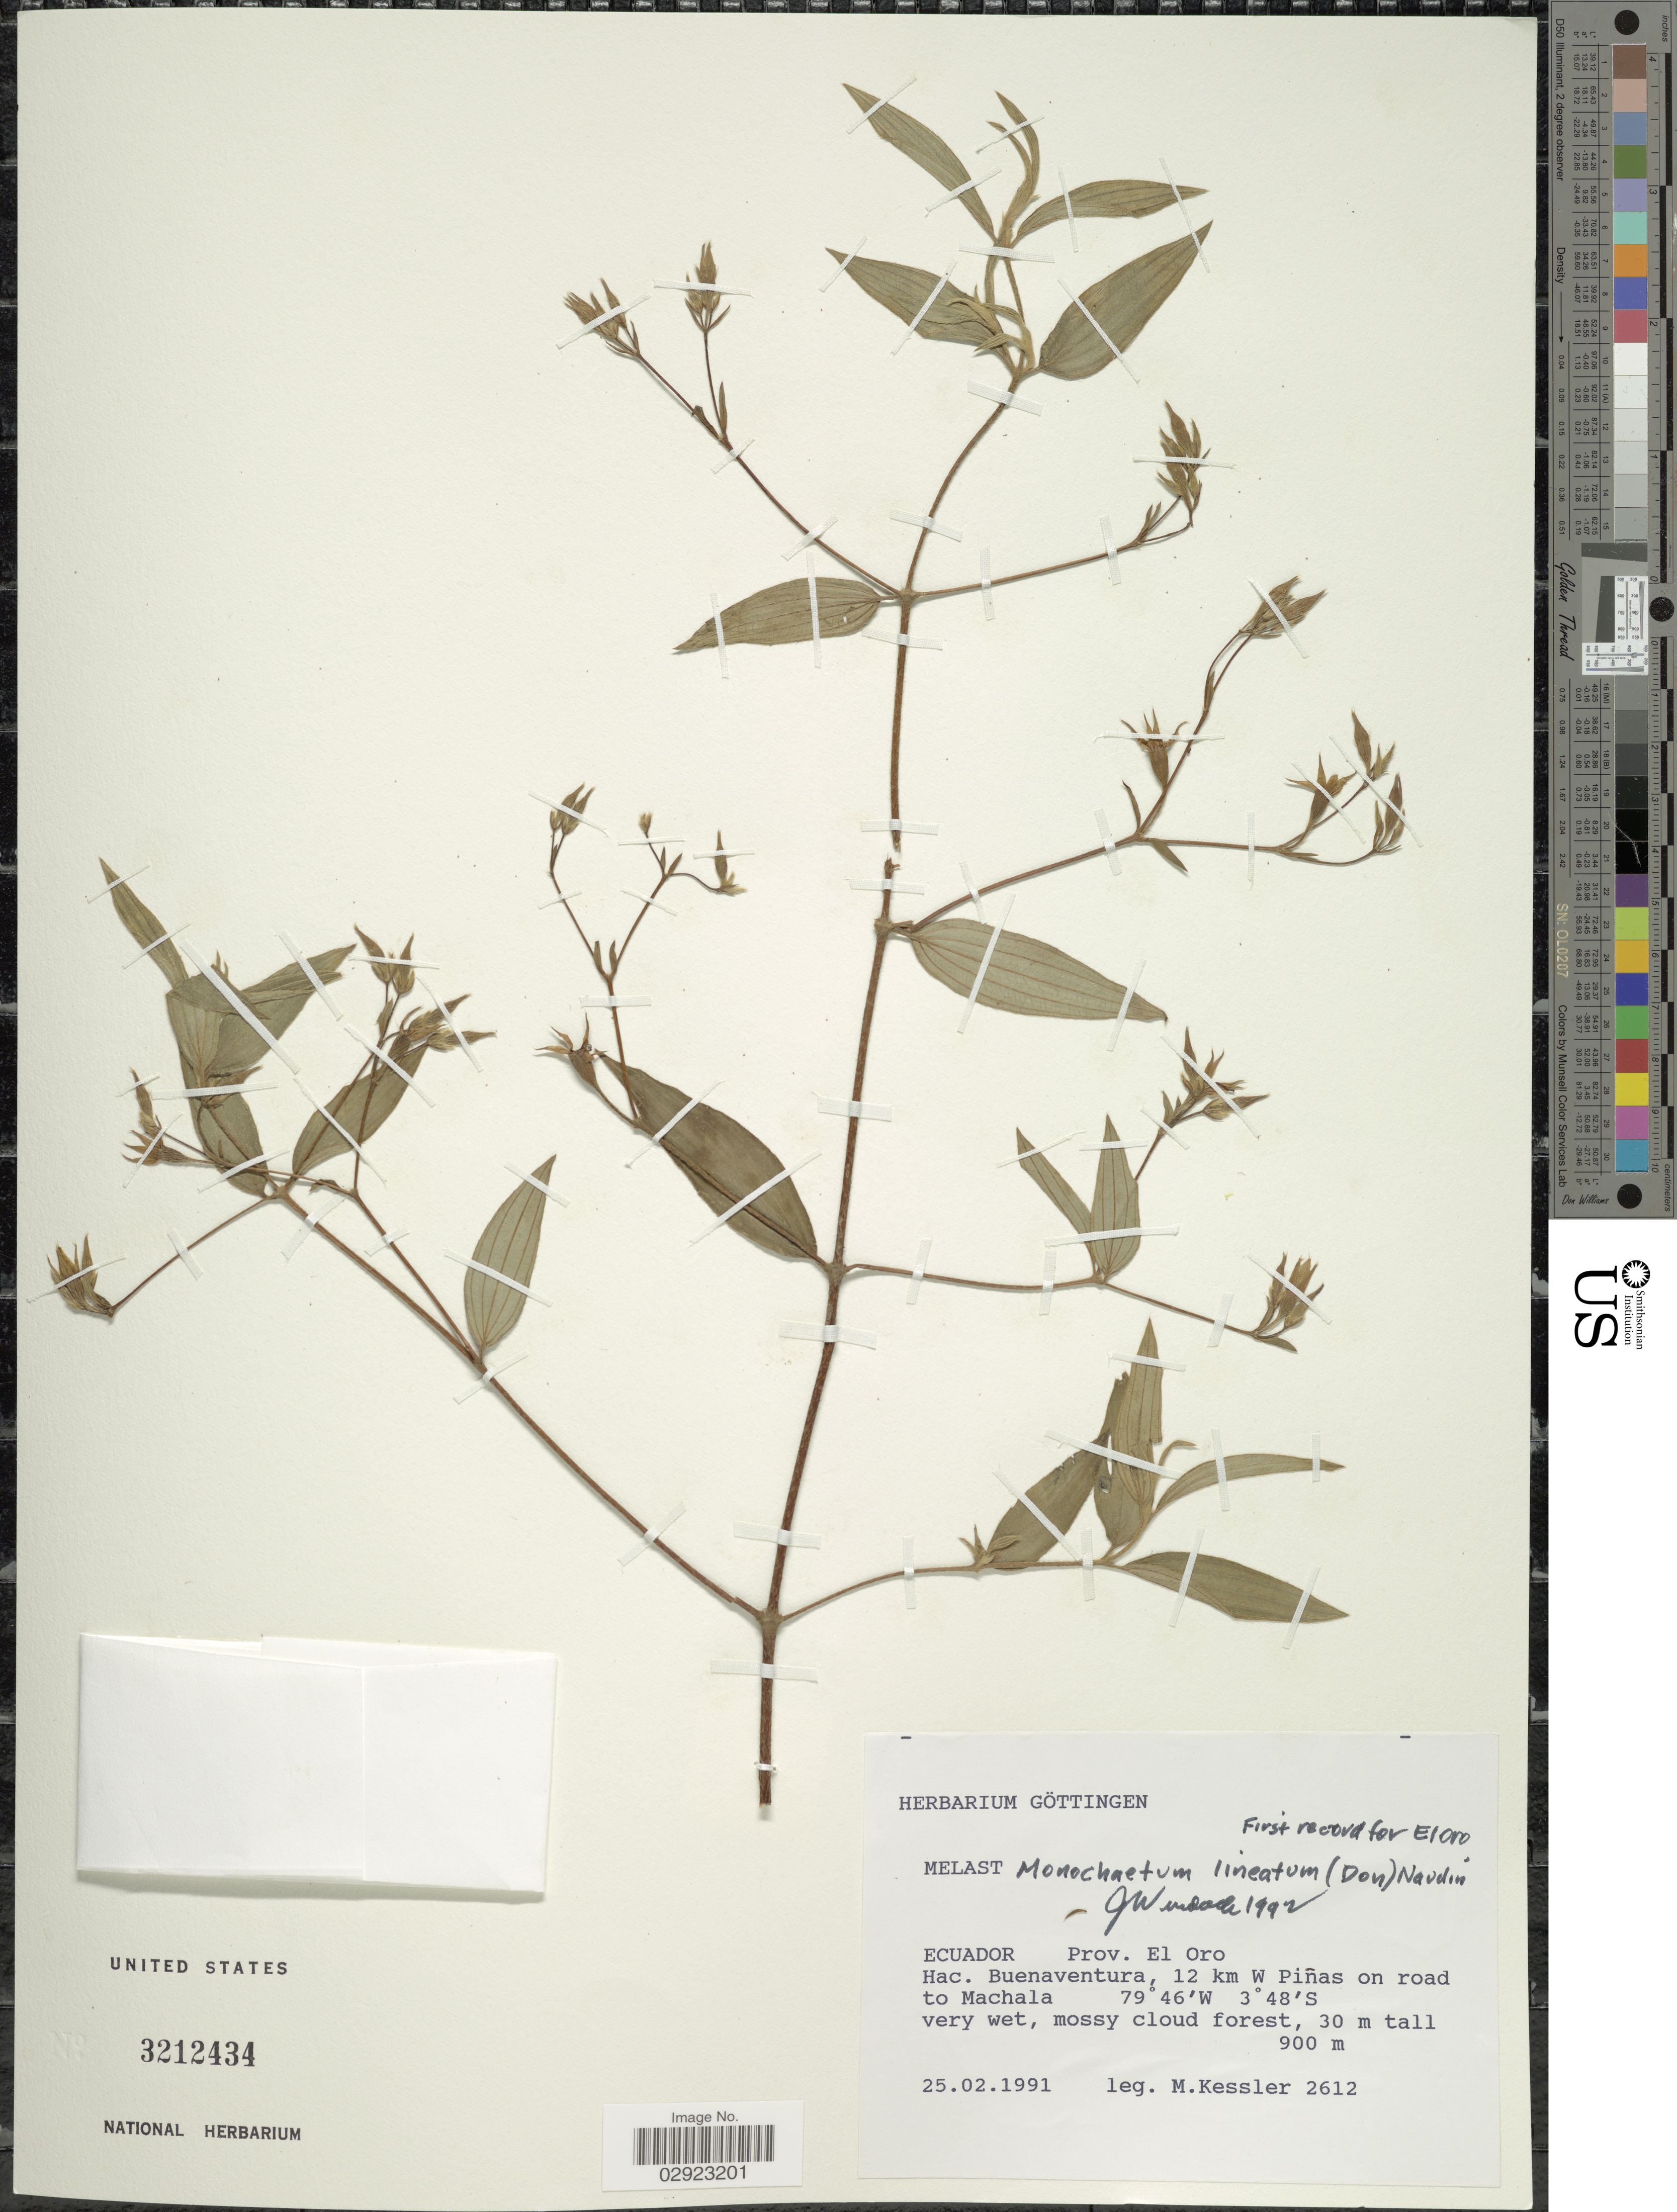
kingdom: Plantae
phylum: Tracheophyta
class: Magnoliopsida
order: Myrtales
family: Melastomataceae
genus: Monochaetum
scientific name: Monochaetum lineatum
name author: (D. Don) Naudin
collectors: M. Kessler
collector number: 2612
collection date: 1991-02-25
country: Ecuador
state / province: El Oro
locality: Prov. El Oro, Hac. Buenaventura, 12 km W Piñas on road to Machala.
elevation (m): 900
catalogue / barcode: US 3212434